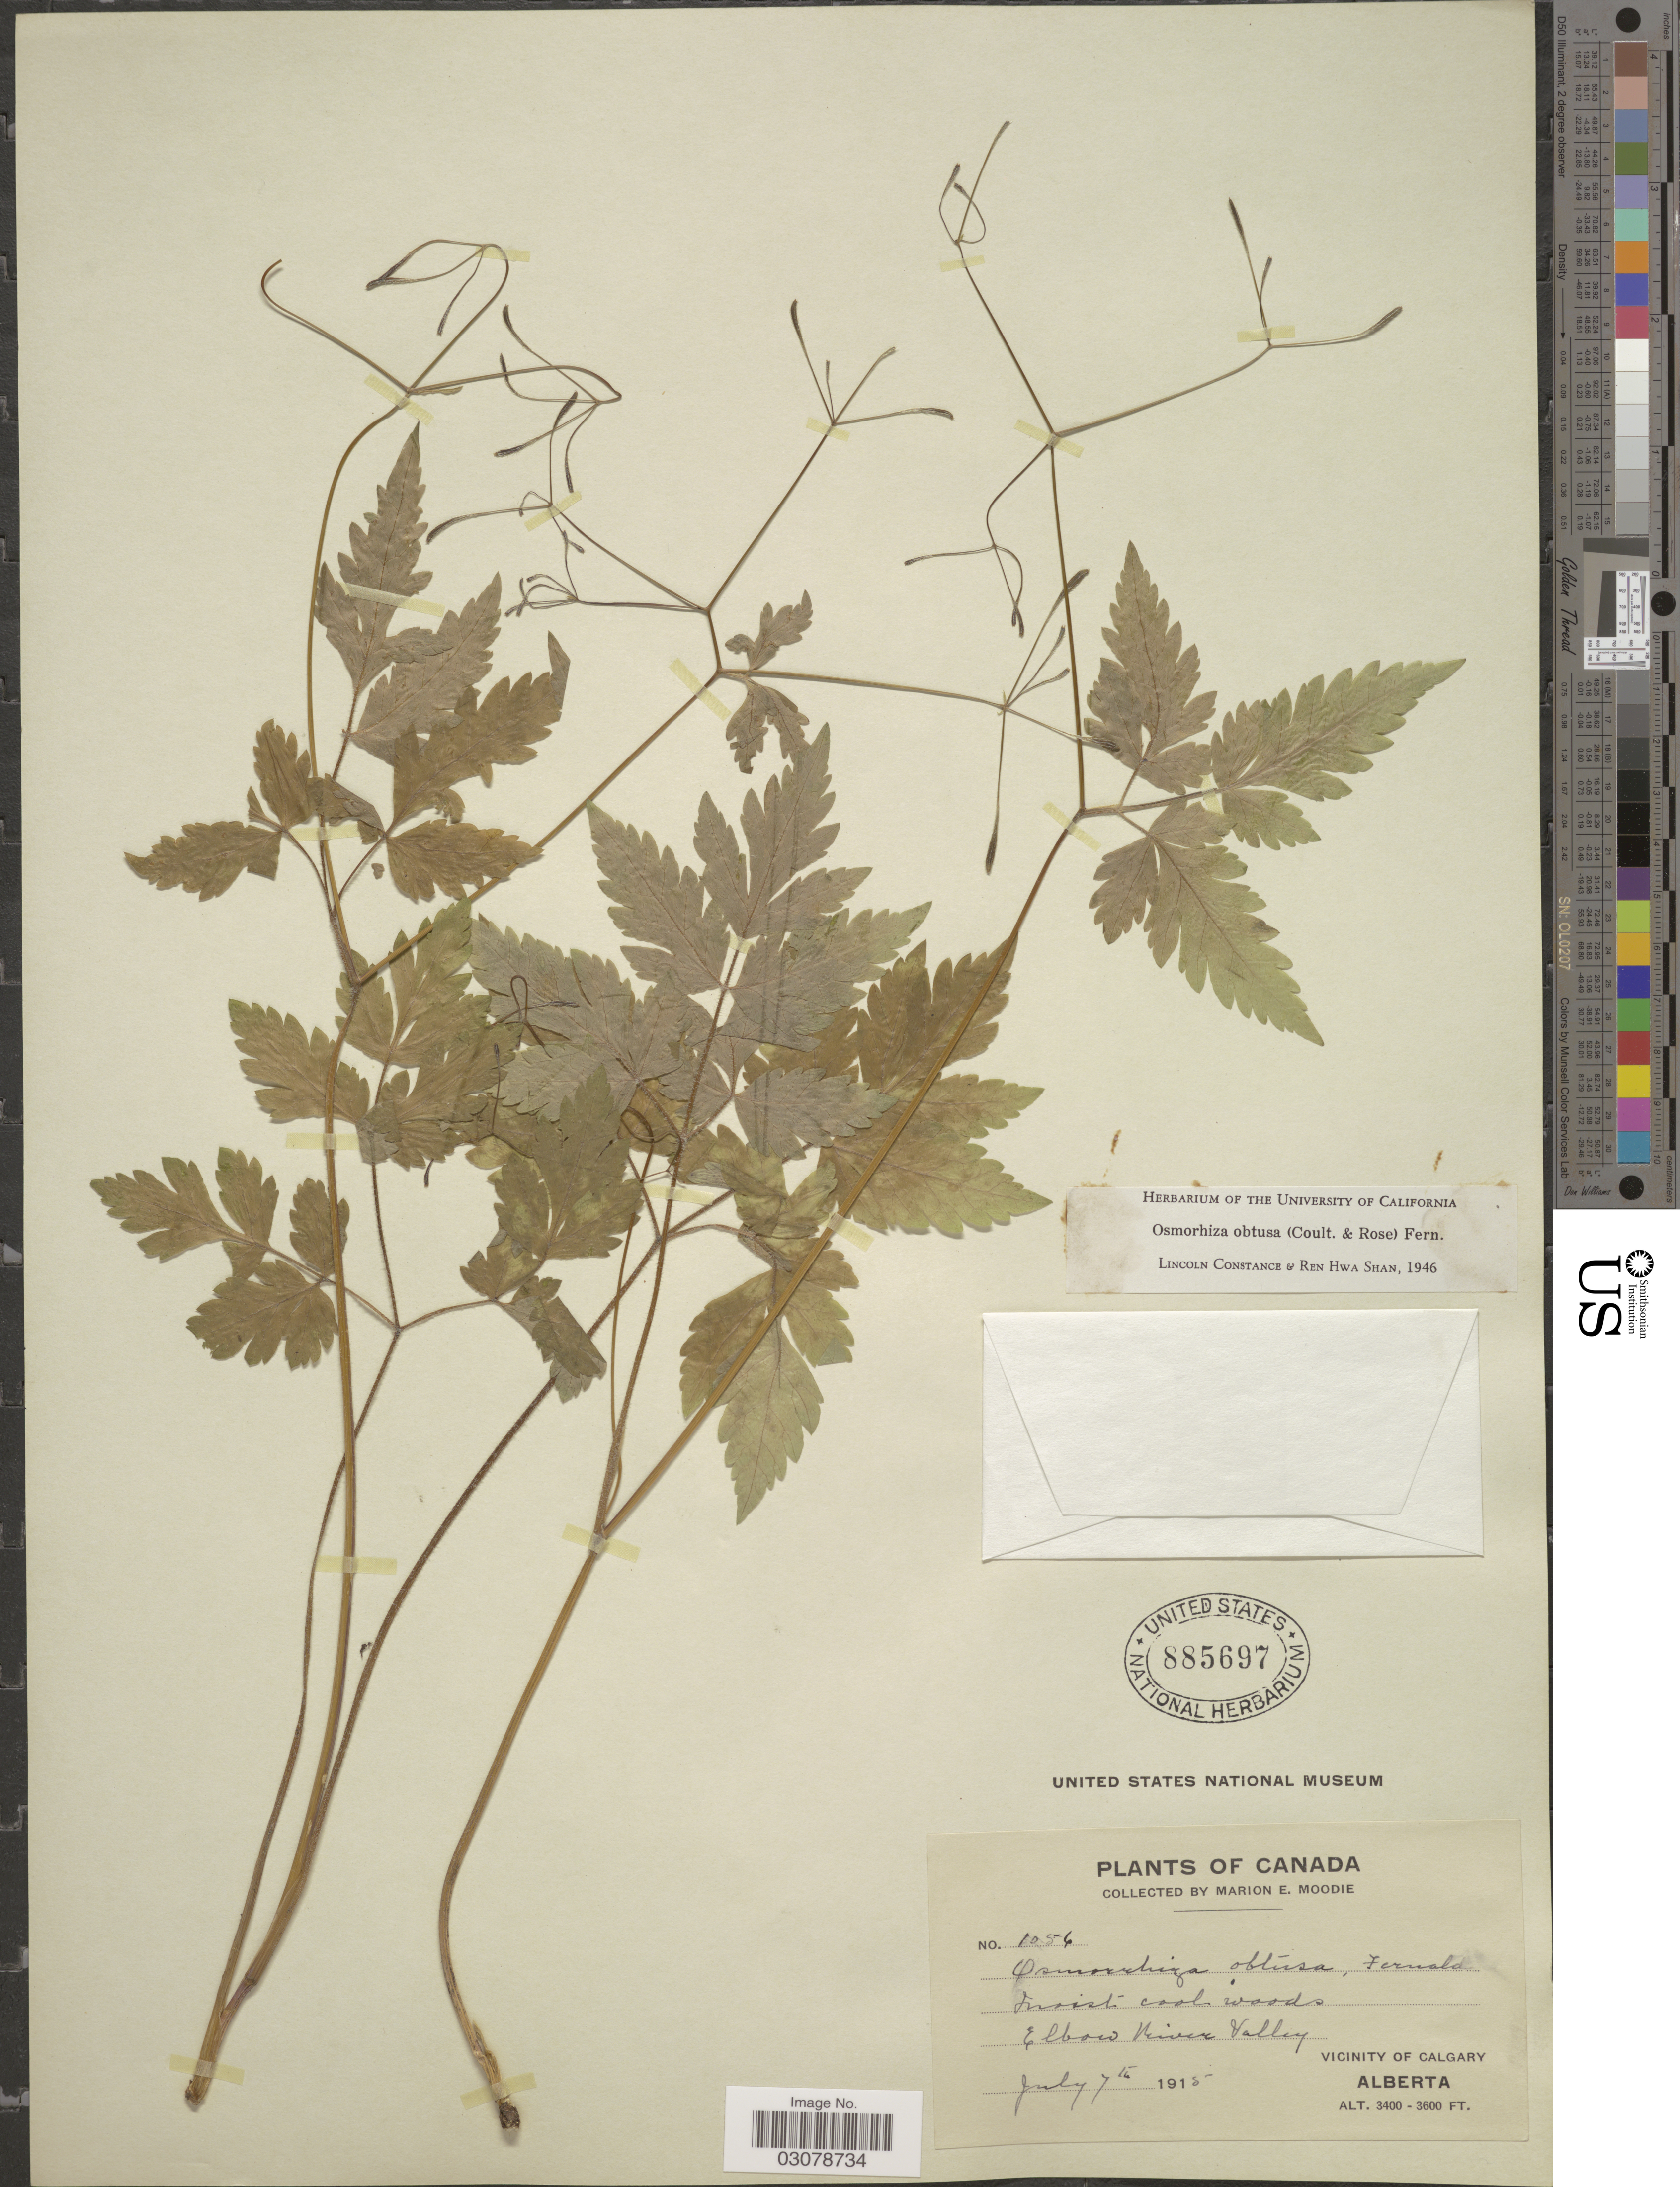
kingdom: Plantae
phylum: Tracheophyta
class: Magnoliopsida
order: Apiales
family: Apiaceae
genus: Osmorhiza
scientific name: Osmorhiza obtusa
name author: (J.M. Coult. & Rose) Fernald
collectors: M. E. Moodie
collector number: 1056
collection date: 1915-07-07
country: Canada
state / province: Alberta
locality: Elbow River Valley, Vicinity of Calgary, Alberta.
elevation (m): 1036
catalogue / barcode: US 885697